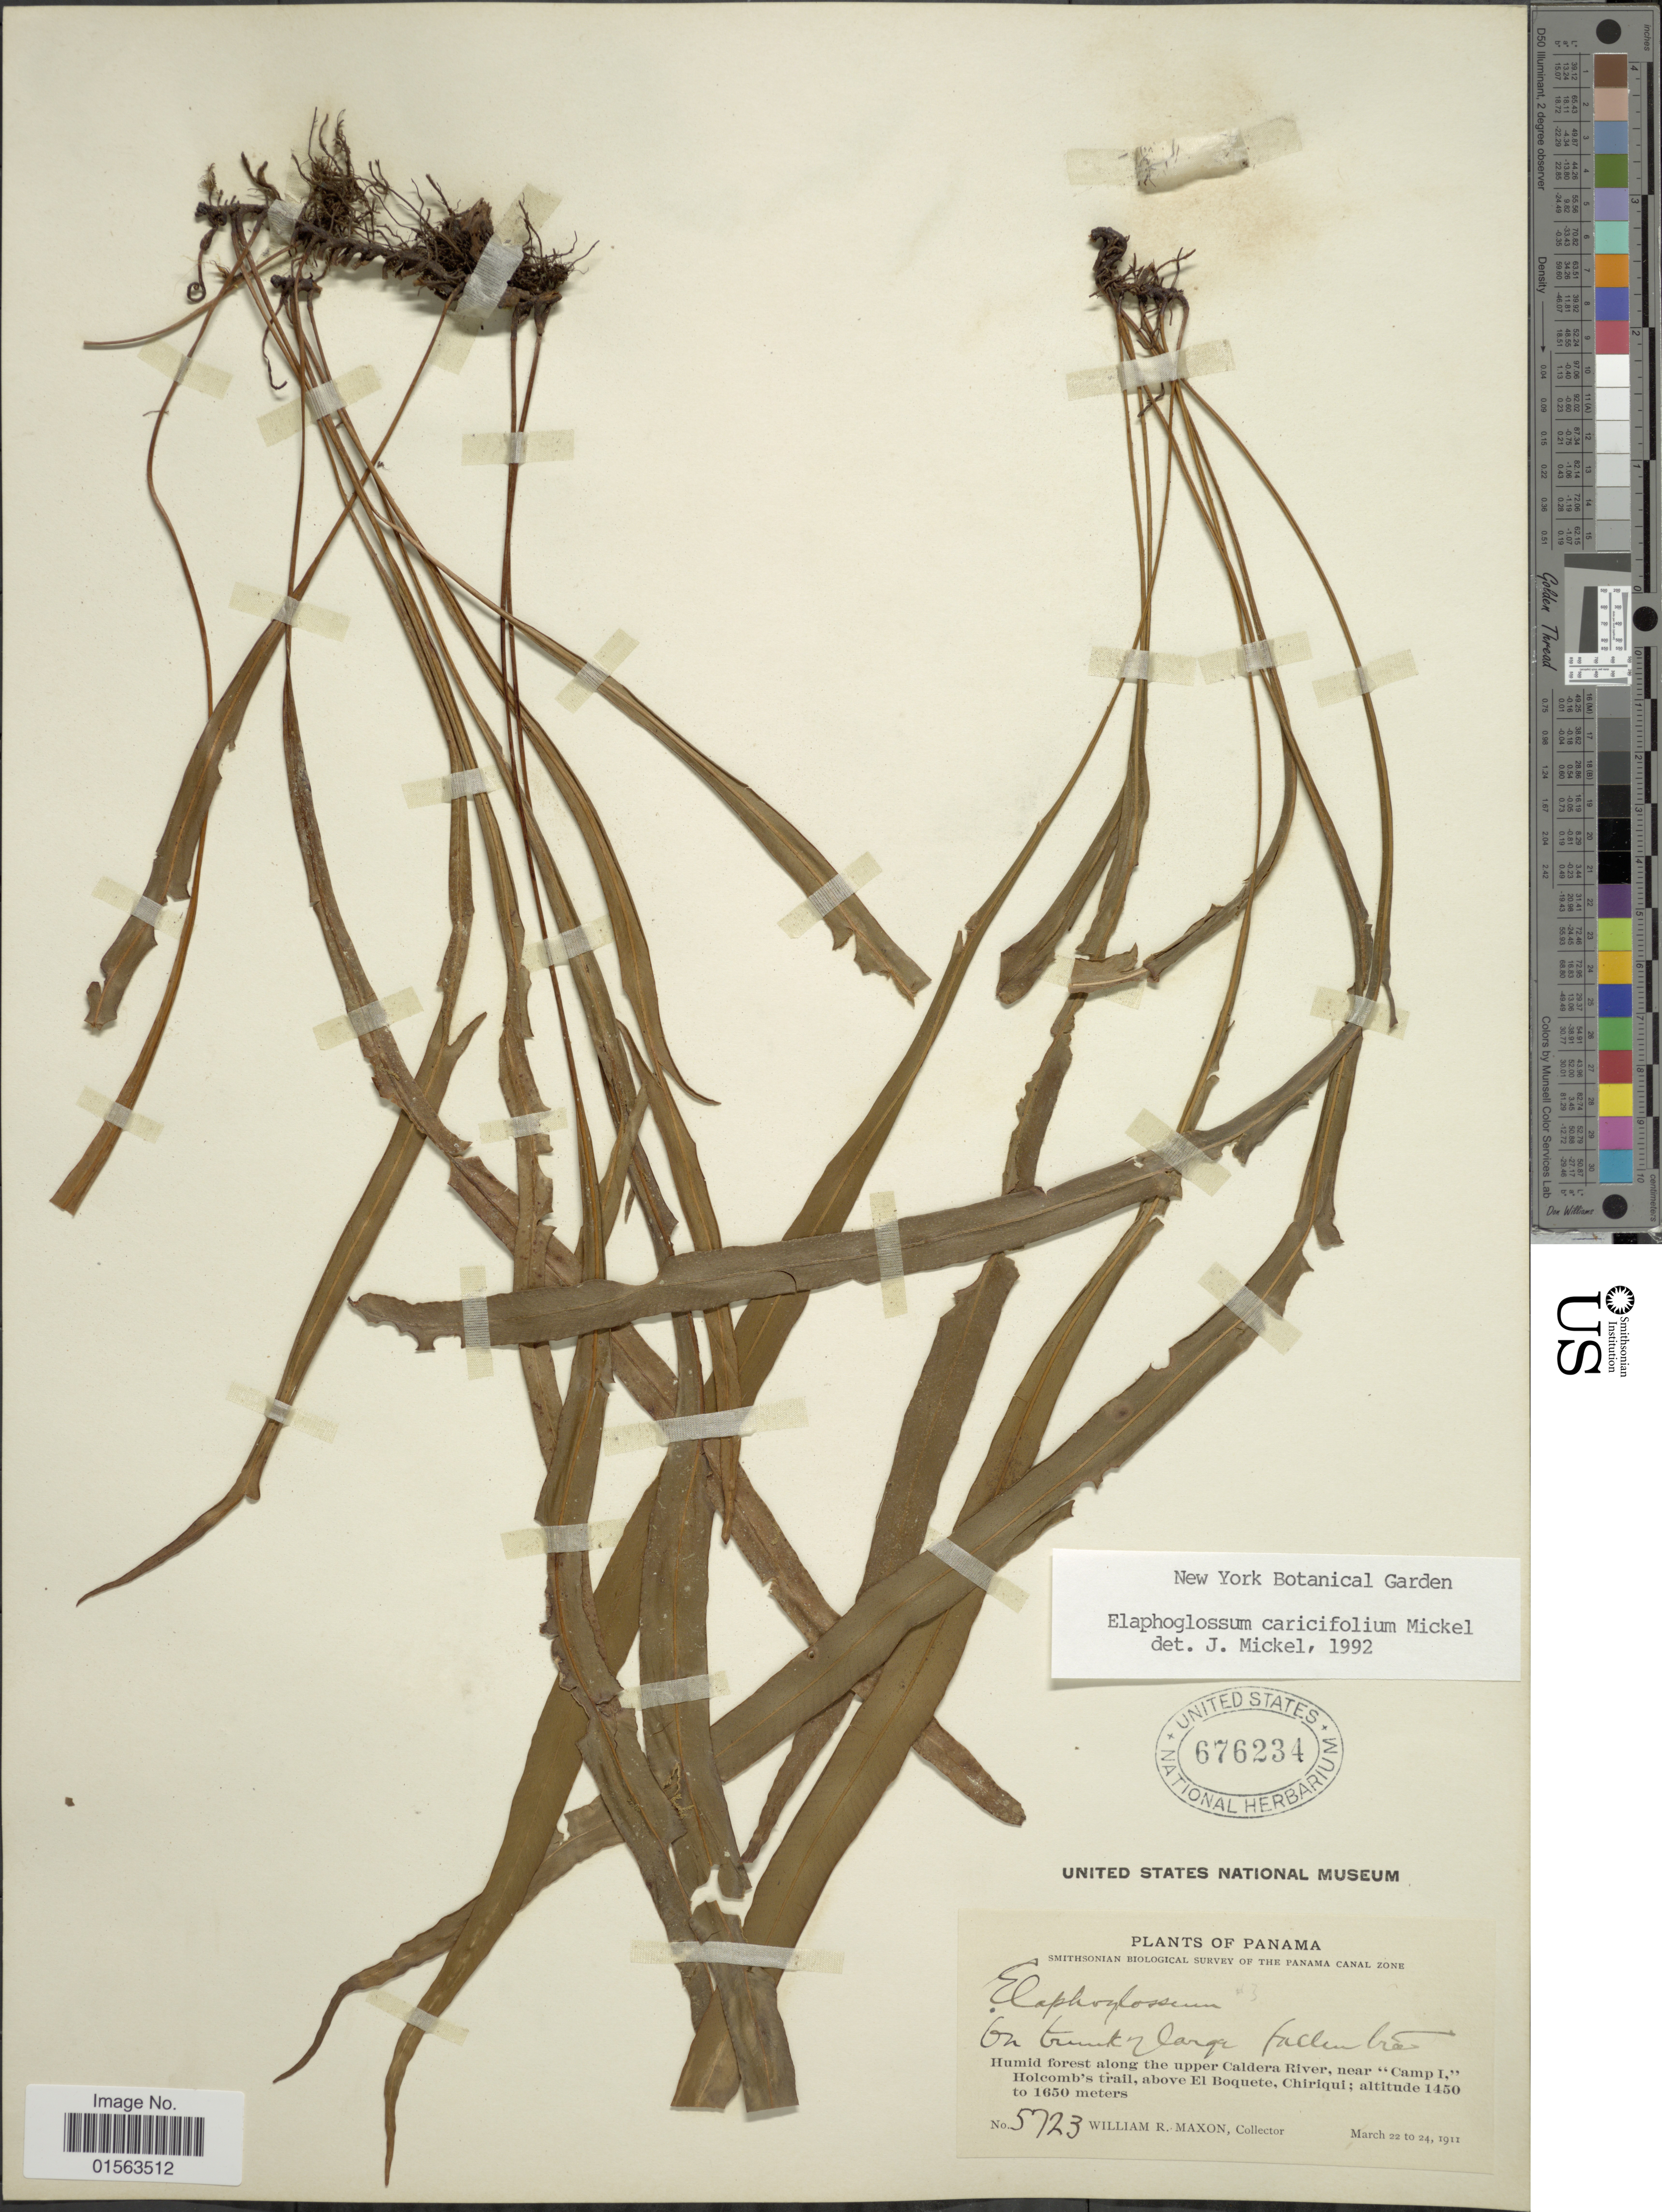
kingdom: Plantae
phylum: Tracheophyta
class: Polypodiopsida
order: Polypodiales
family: Dryopteridaceae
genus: Elaphoglossum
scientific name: Elaphoglossum caricifolium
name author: Mickel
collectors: W. R. Maxon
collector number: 5723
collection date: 1911-03-22/1911-03-24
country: Panama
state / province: Chiriqui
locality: Humid forest along the upper Caldera River, near Camp 1, Holcomb's trail, above El Boquete, Chiriqui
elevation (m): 1450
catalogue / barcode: US 676234